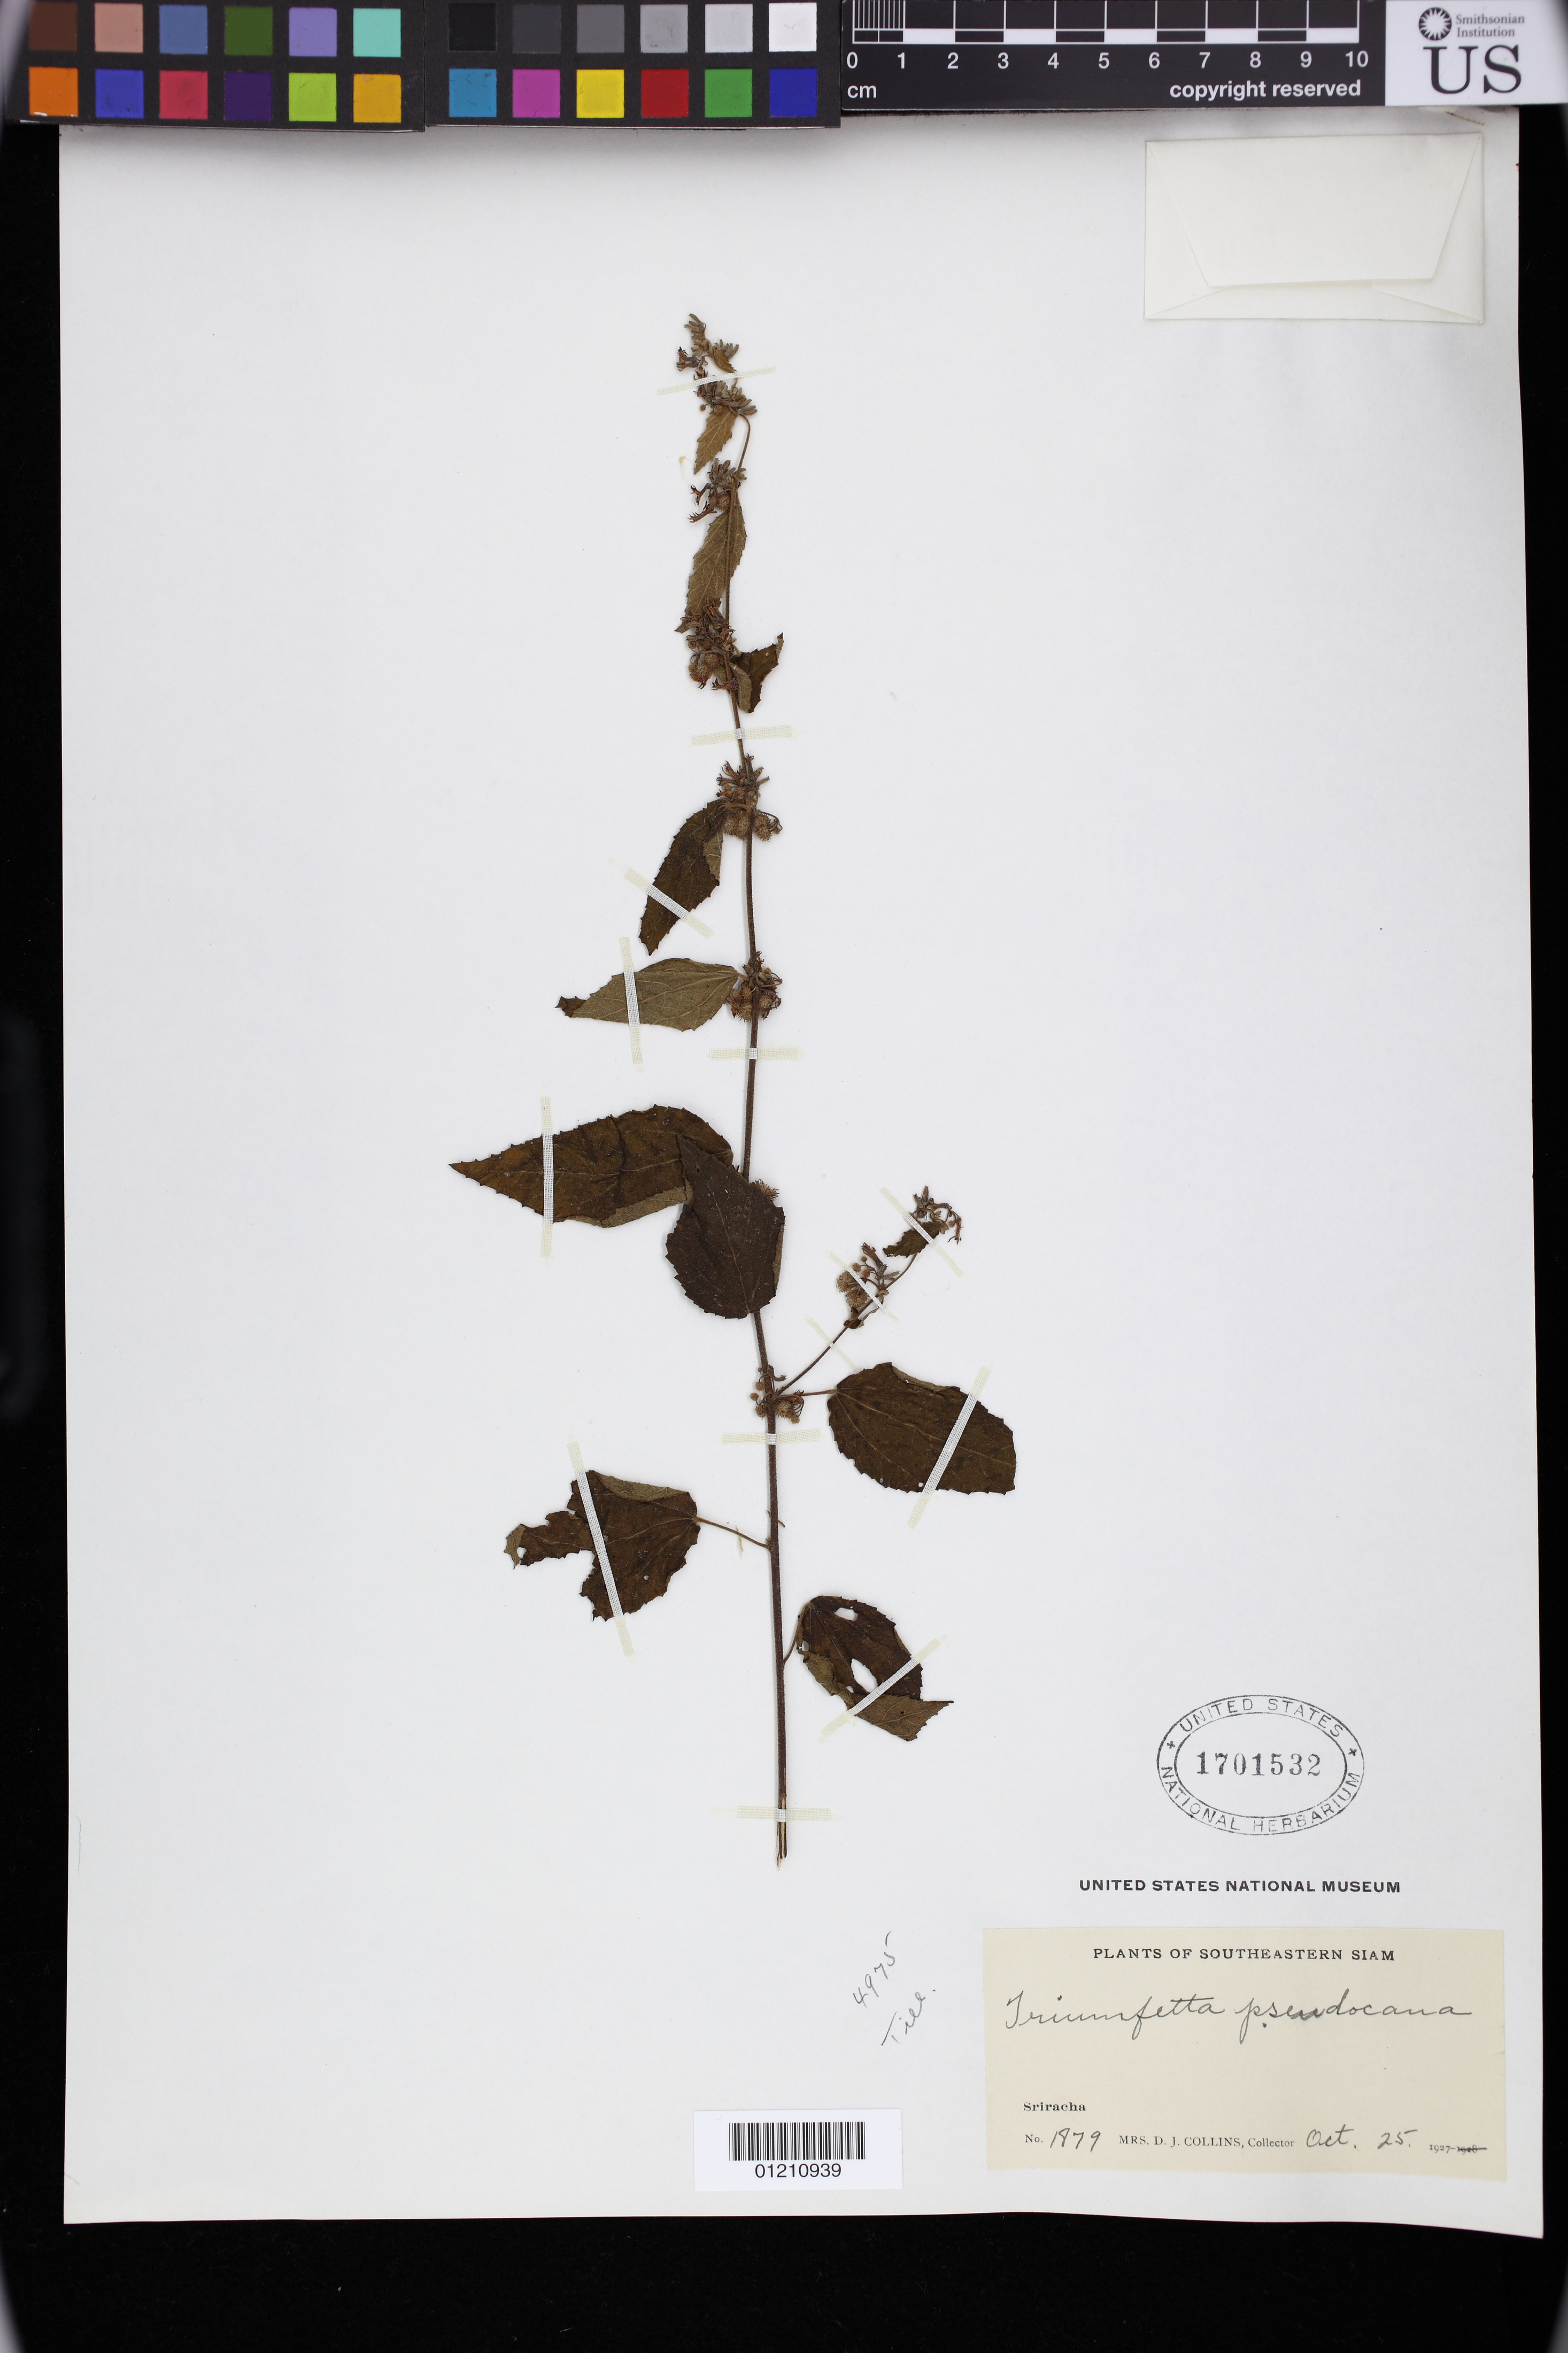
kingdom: Plantae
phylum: Tracheophyta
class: Magnoliopsida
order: Malvales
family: Malvaceae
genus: Triumfetta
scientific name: Triumfetta pseudocana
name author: Sprague & Craib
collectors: Mrs. D. J. Collins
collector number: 1879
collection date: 1927-10-25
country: Thailand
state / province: Chon Buri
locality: Si Racha (Sriracha)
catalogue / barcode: US 1701532